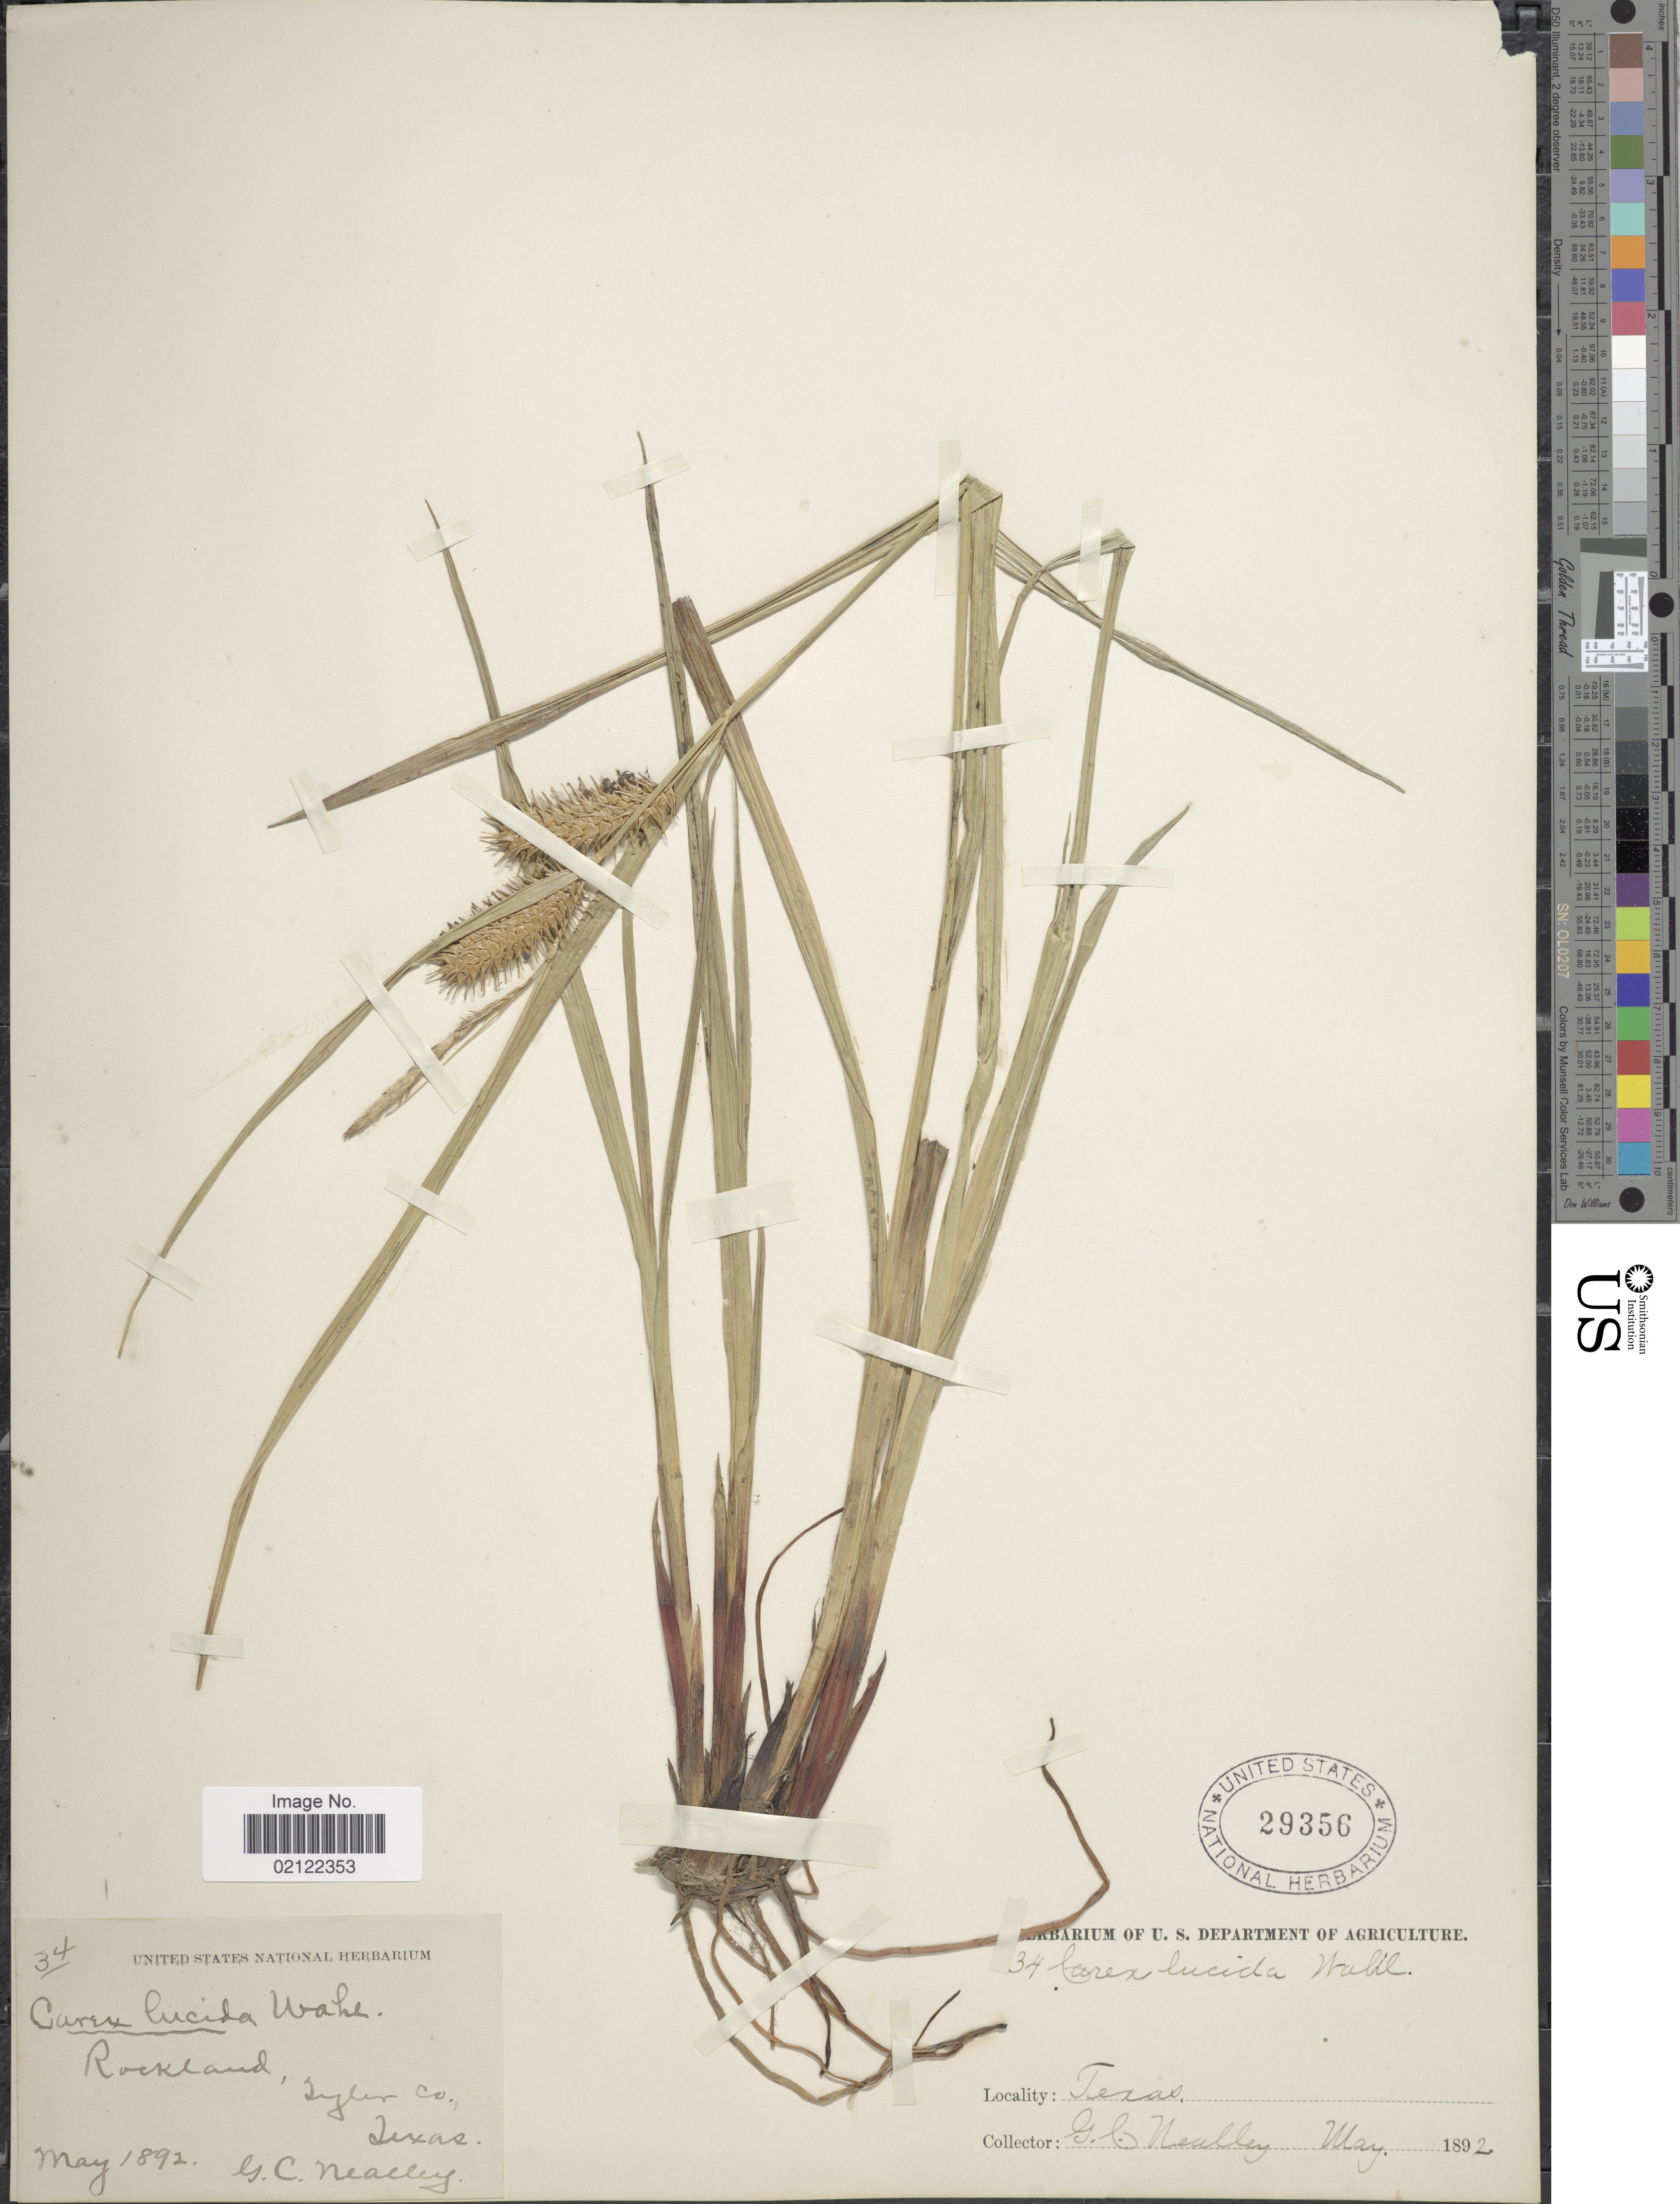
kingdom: Plantae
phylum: Tracheophyta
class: Liliopsida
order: Poales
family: Cyperaceae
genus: Carex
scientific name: Carex lurida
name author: Wahlenb.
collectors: G. C. Nealley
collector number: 34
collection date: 1892-05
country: United States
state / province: Texas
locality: Rockland, Tyler Co., Texas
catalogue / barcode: US 29356